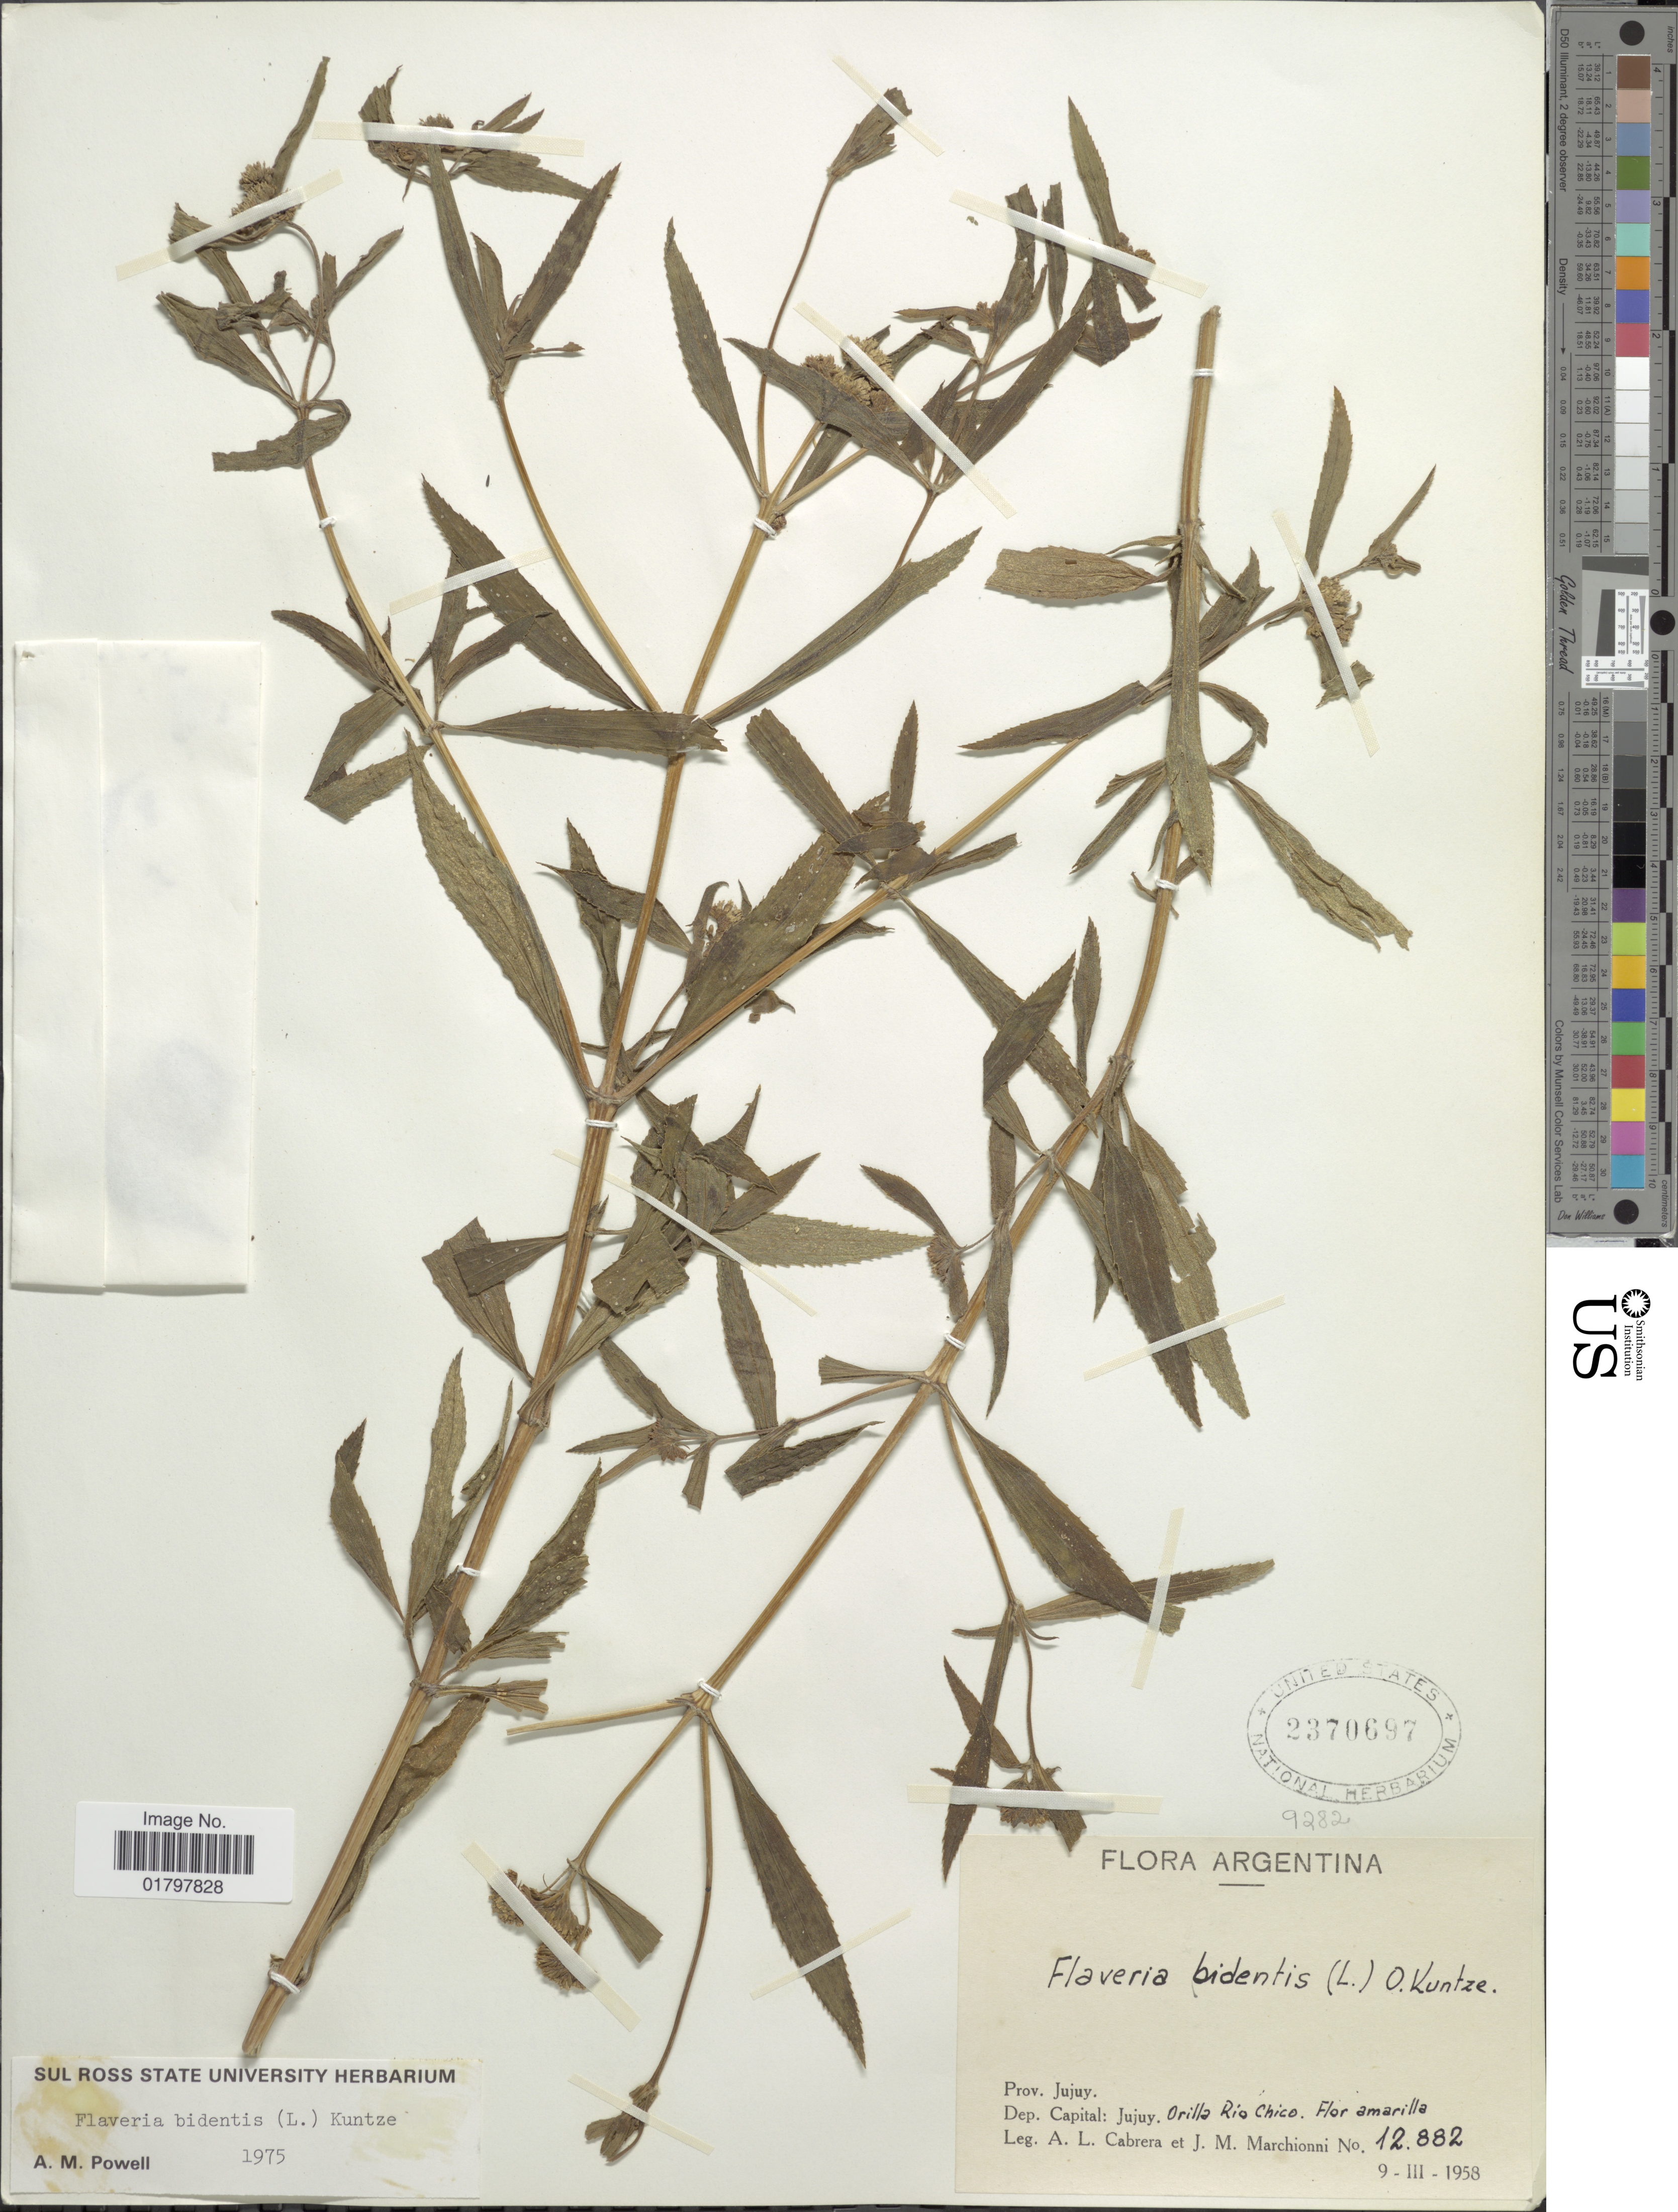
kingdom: Plantae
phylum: Tracheophyta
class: Magnoliopsida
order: Asterales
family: Asteraceae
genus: Flaveria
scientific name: Flaveria bidentis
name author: (L.) Kuntze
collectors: A. L. Cabrera & J. Marchionni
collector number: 12882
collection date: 1958-03-09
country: Argentina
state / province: Jujuy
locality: Prov. Jujuy. Dep. Capital: Jujuy. Orilla Rio Chico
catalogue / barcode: US 2370697